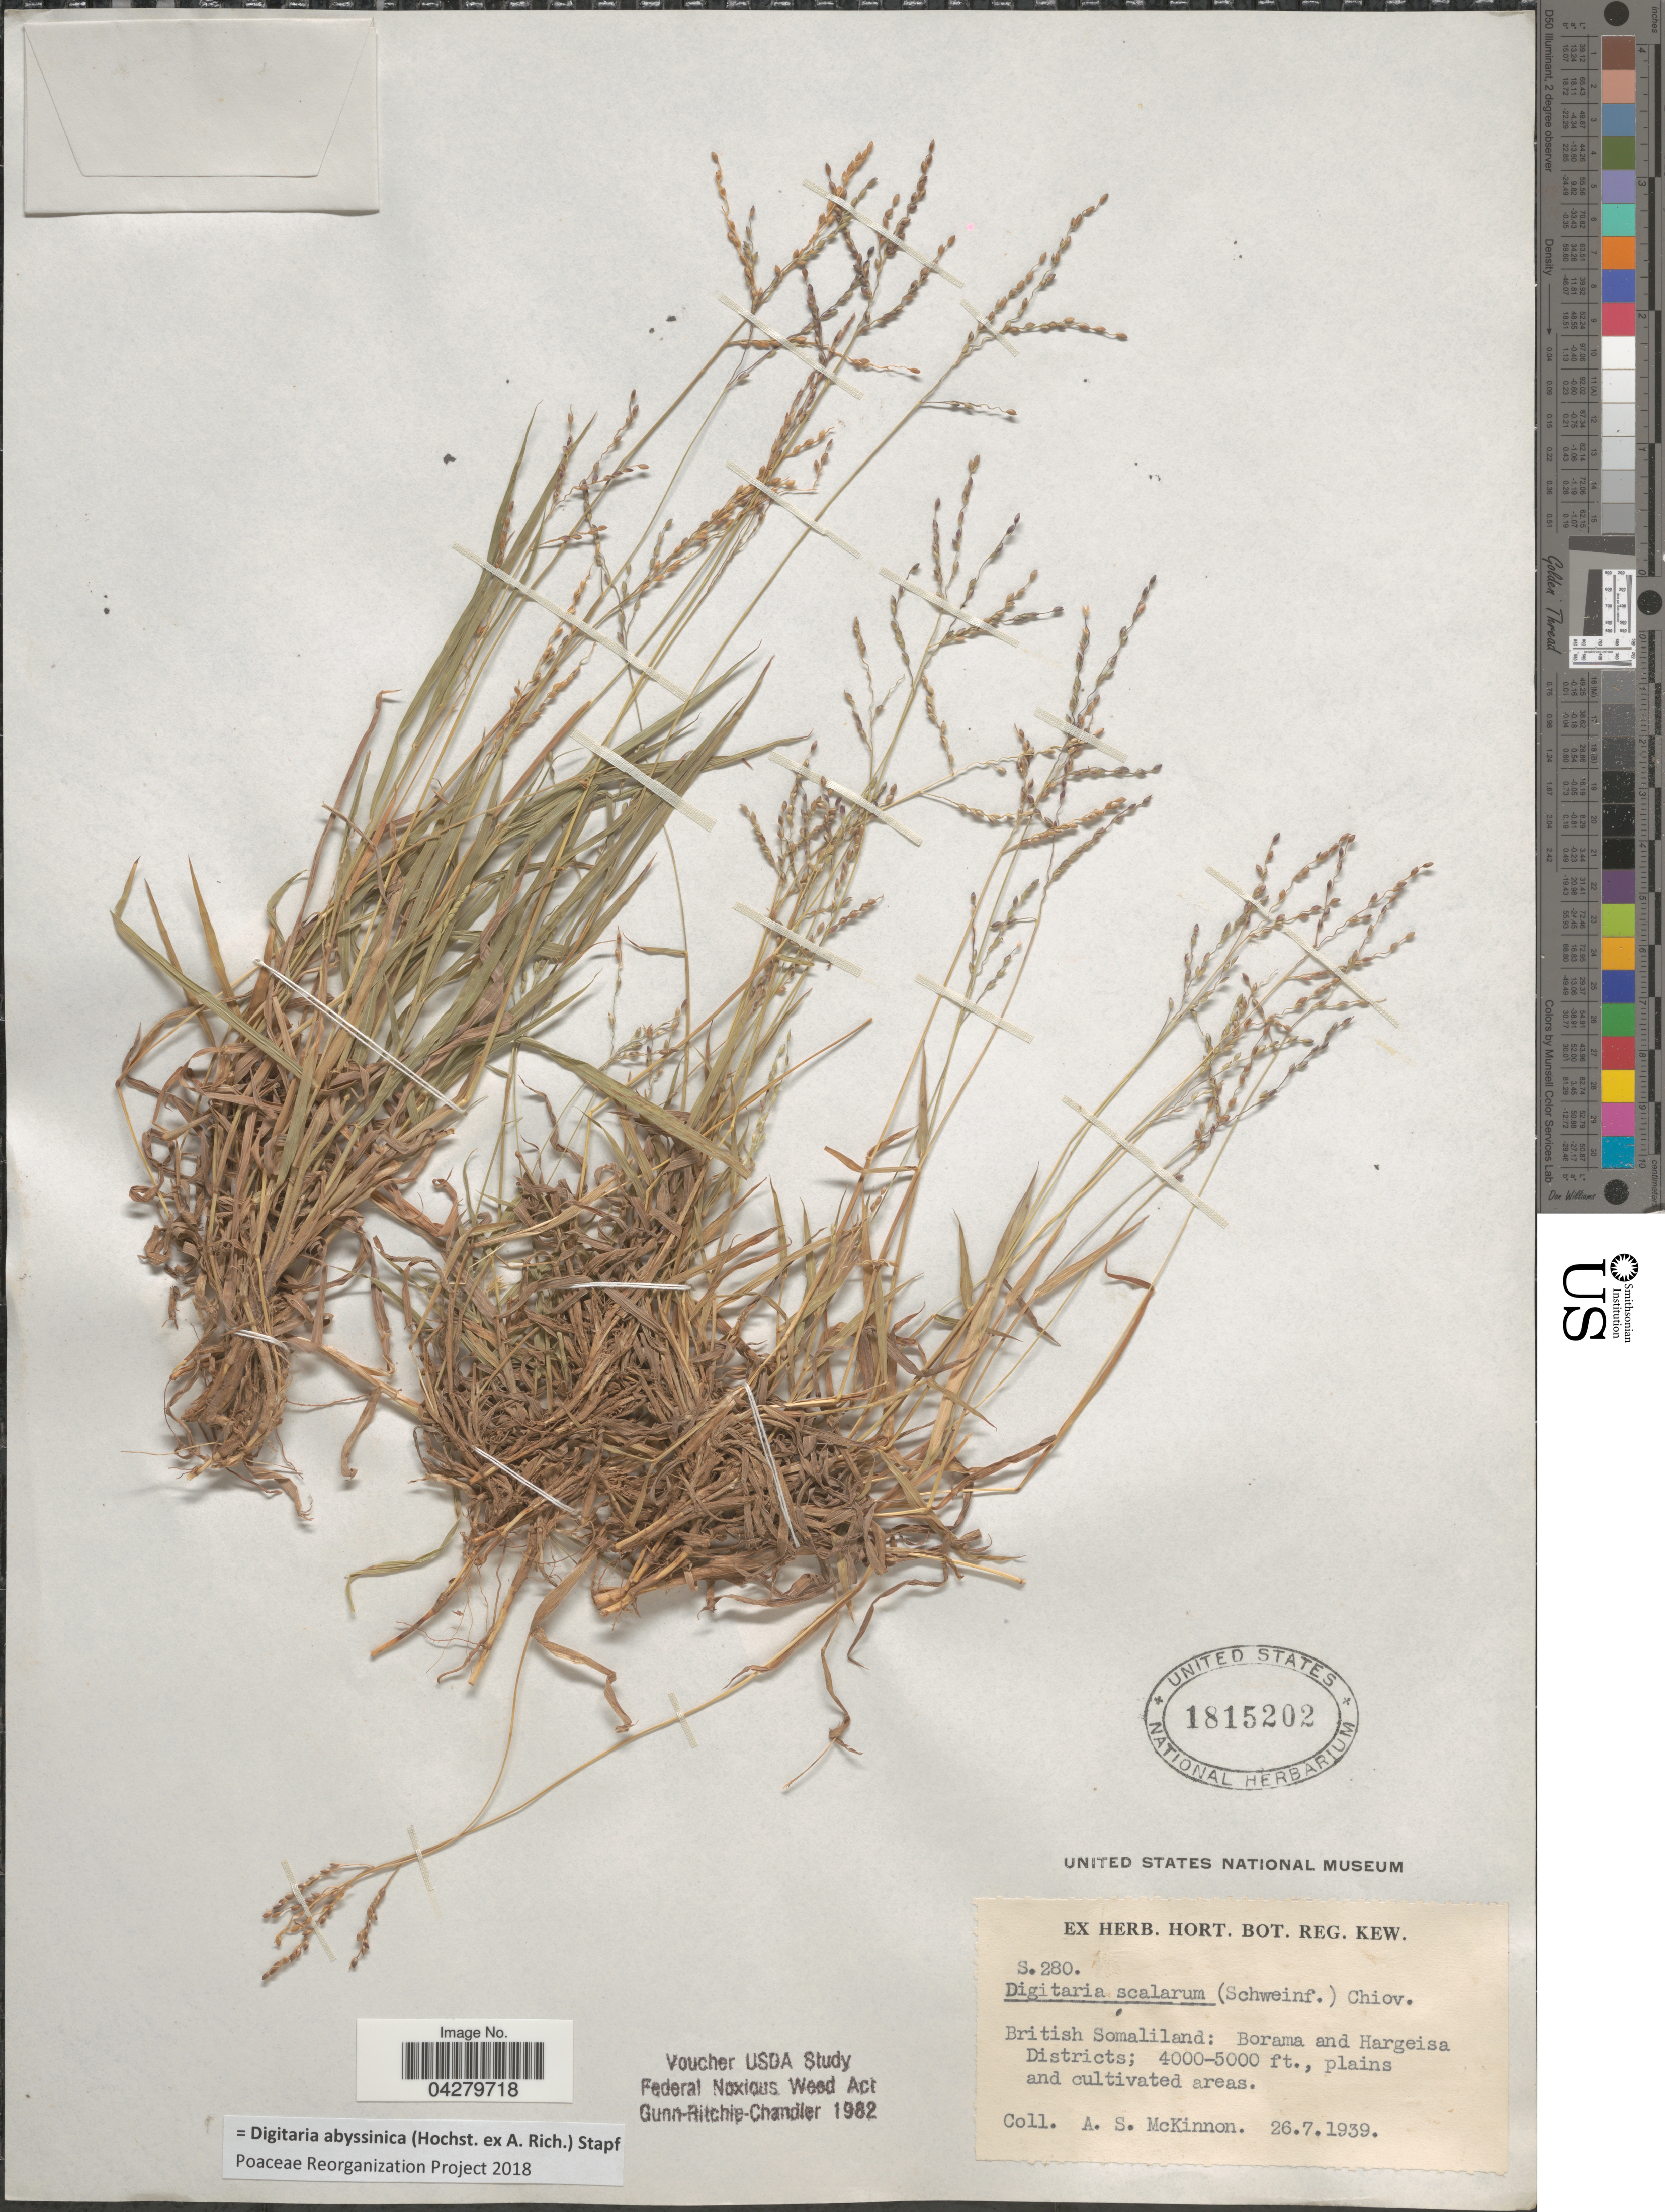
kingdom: Plantae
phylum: Tracheophyta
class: Liliopsida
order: Poales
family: Poaceae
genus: Digitaria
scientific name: Digitaria abyssinica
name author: (Hochst. ex Rich.) Stapf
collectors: A. Mckinnon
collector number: S280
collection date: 1939-07-26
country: Somalia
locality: British Somaliland: Borama and Hargeisa Districts.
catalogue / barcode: US 1815202